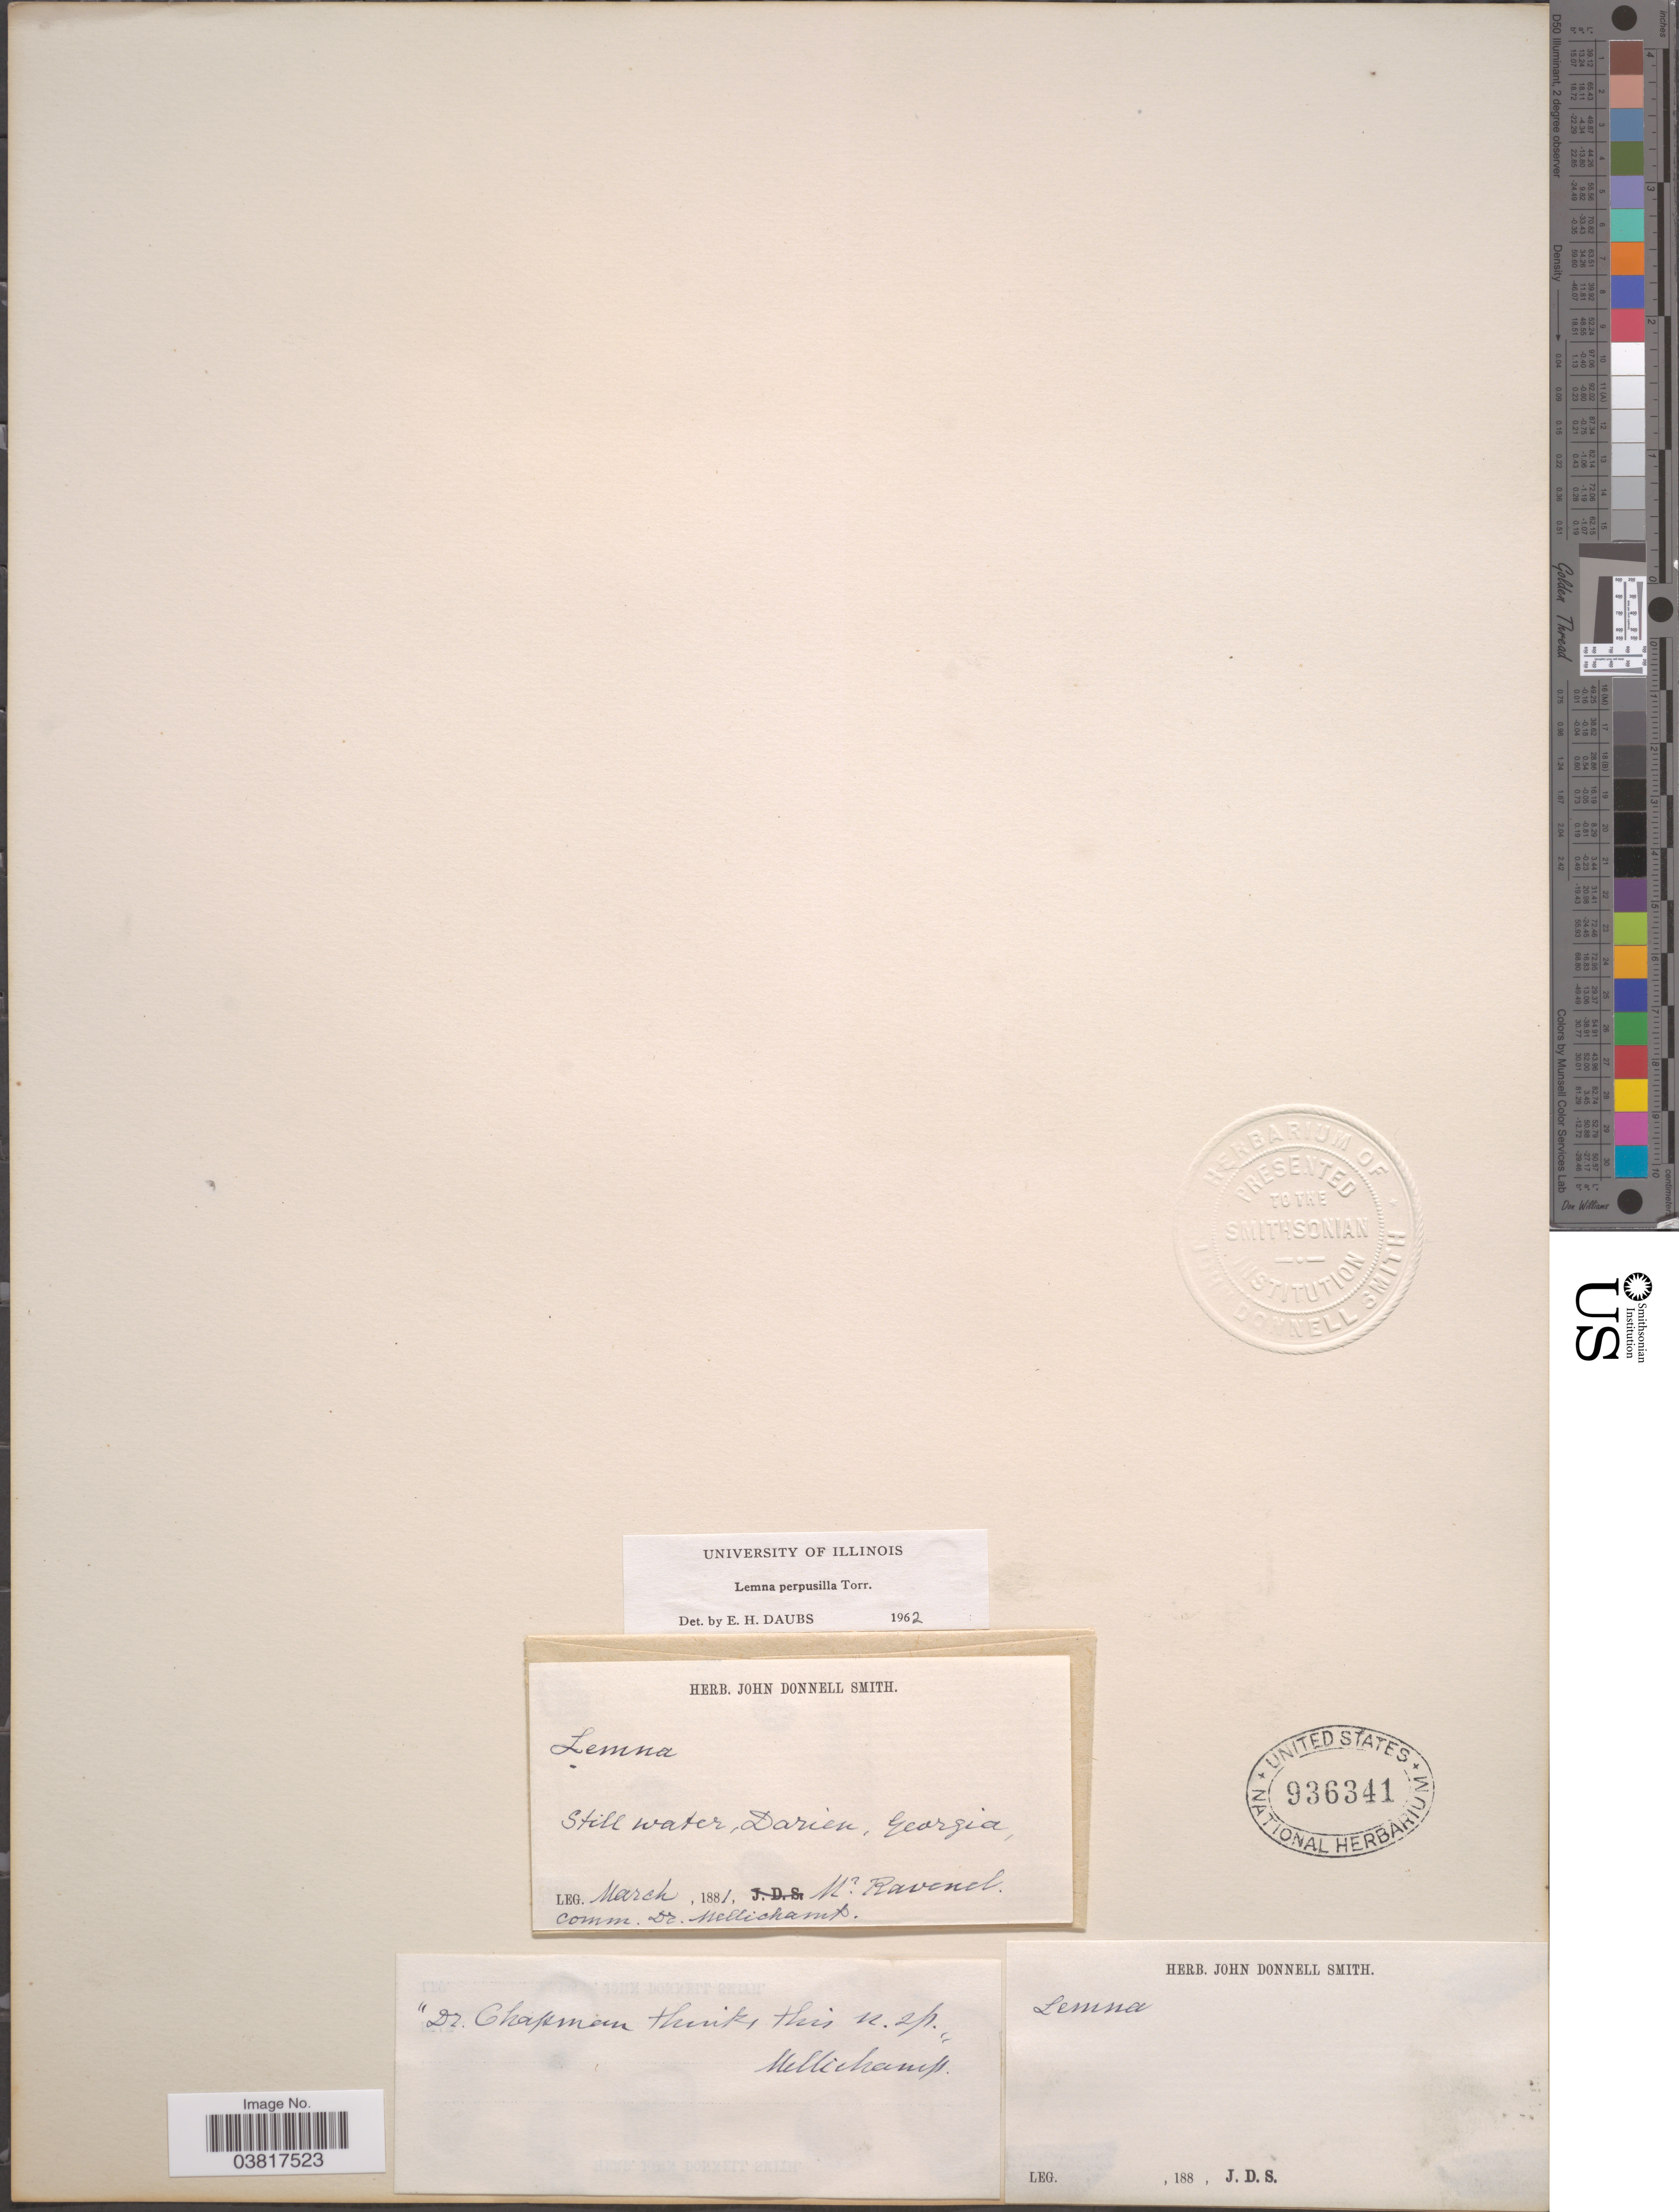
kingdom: Plantae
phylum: Tracheophyta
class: Liliopsida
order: Alismatales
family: Araceae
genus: Lemna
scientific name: Lemna perpusilla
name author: Torr.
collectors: -. Ravenel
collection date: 1881-03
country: United States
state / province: Georgia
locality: Still water, Darien.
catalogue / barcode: US 936341